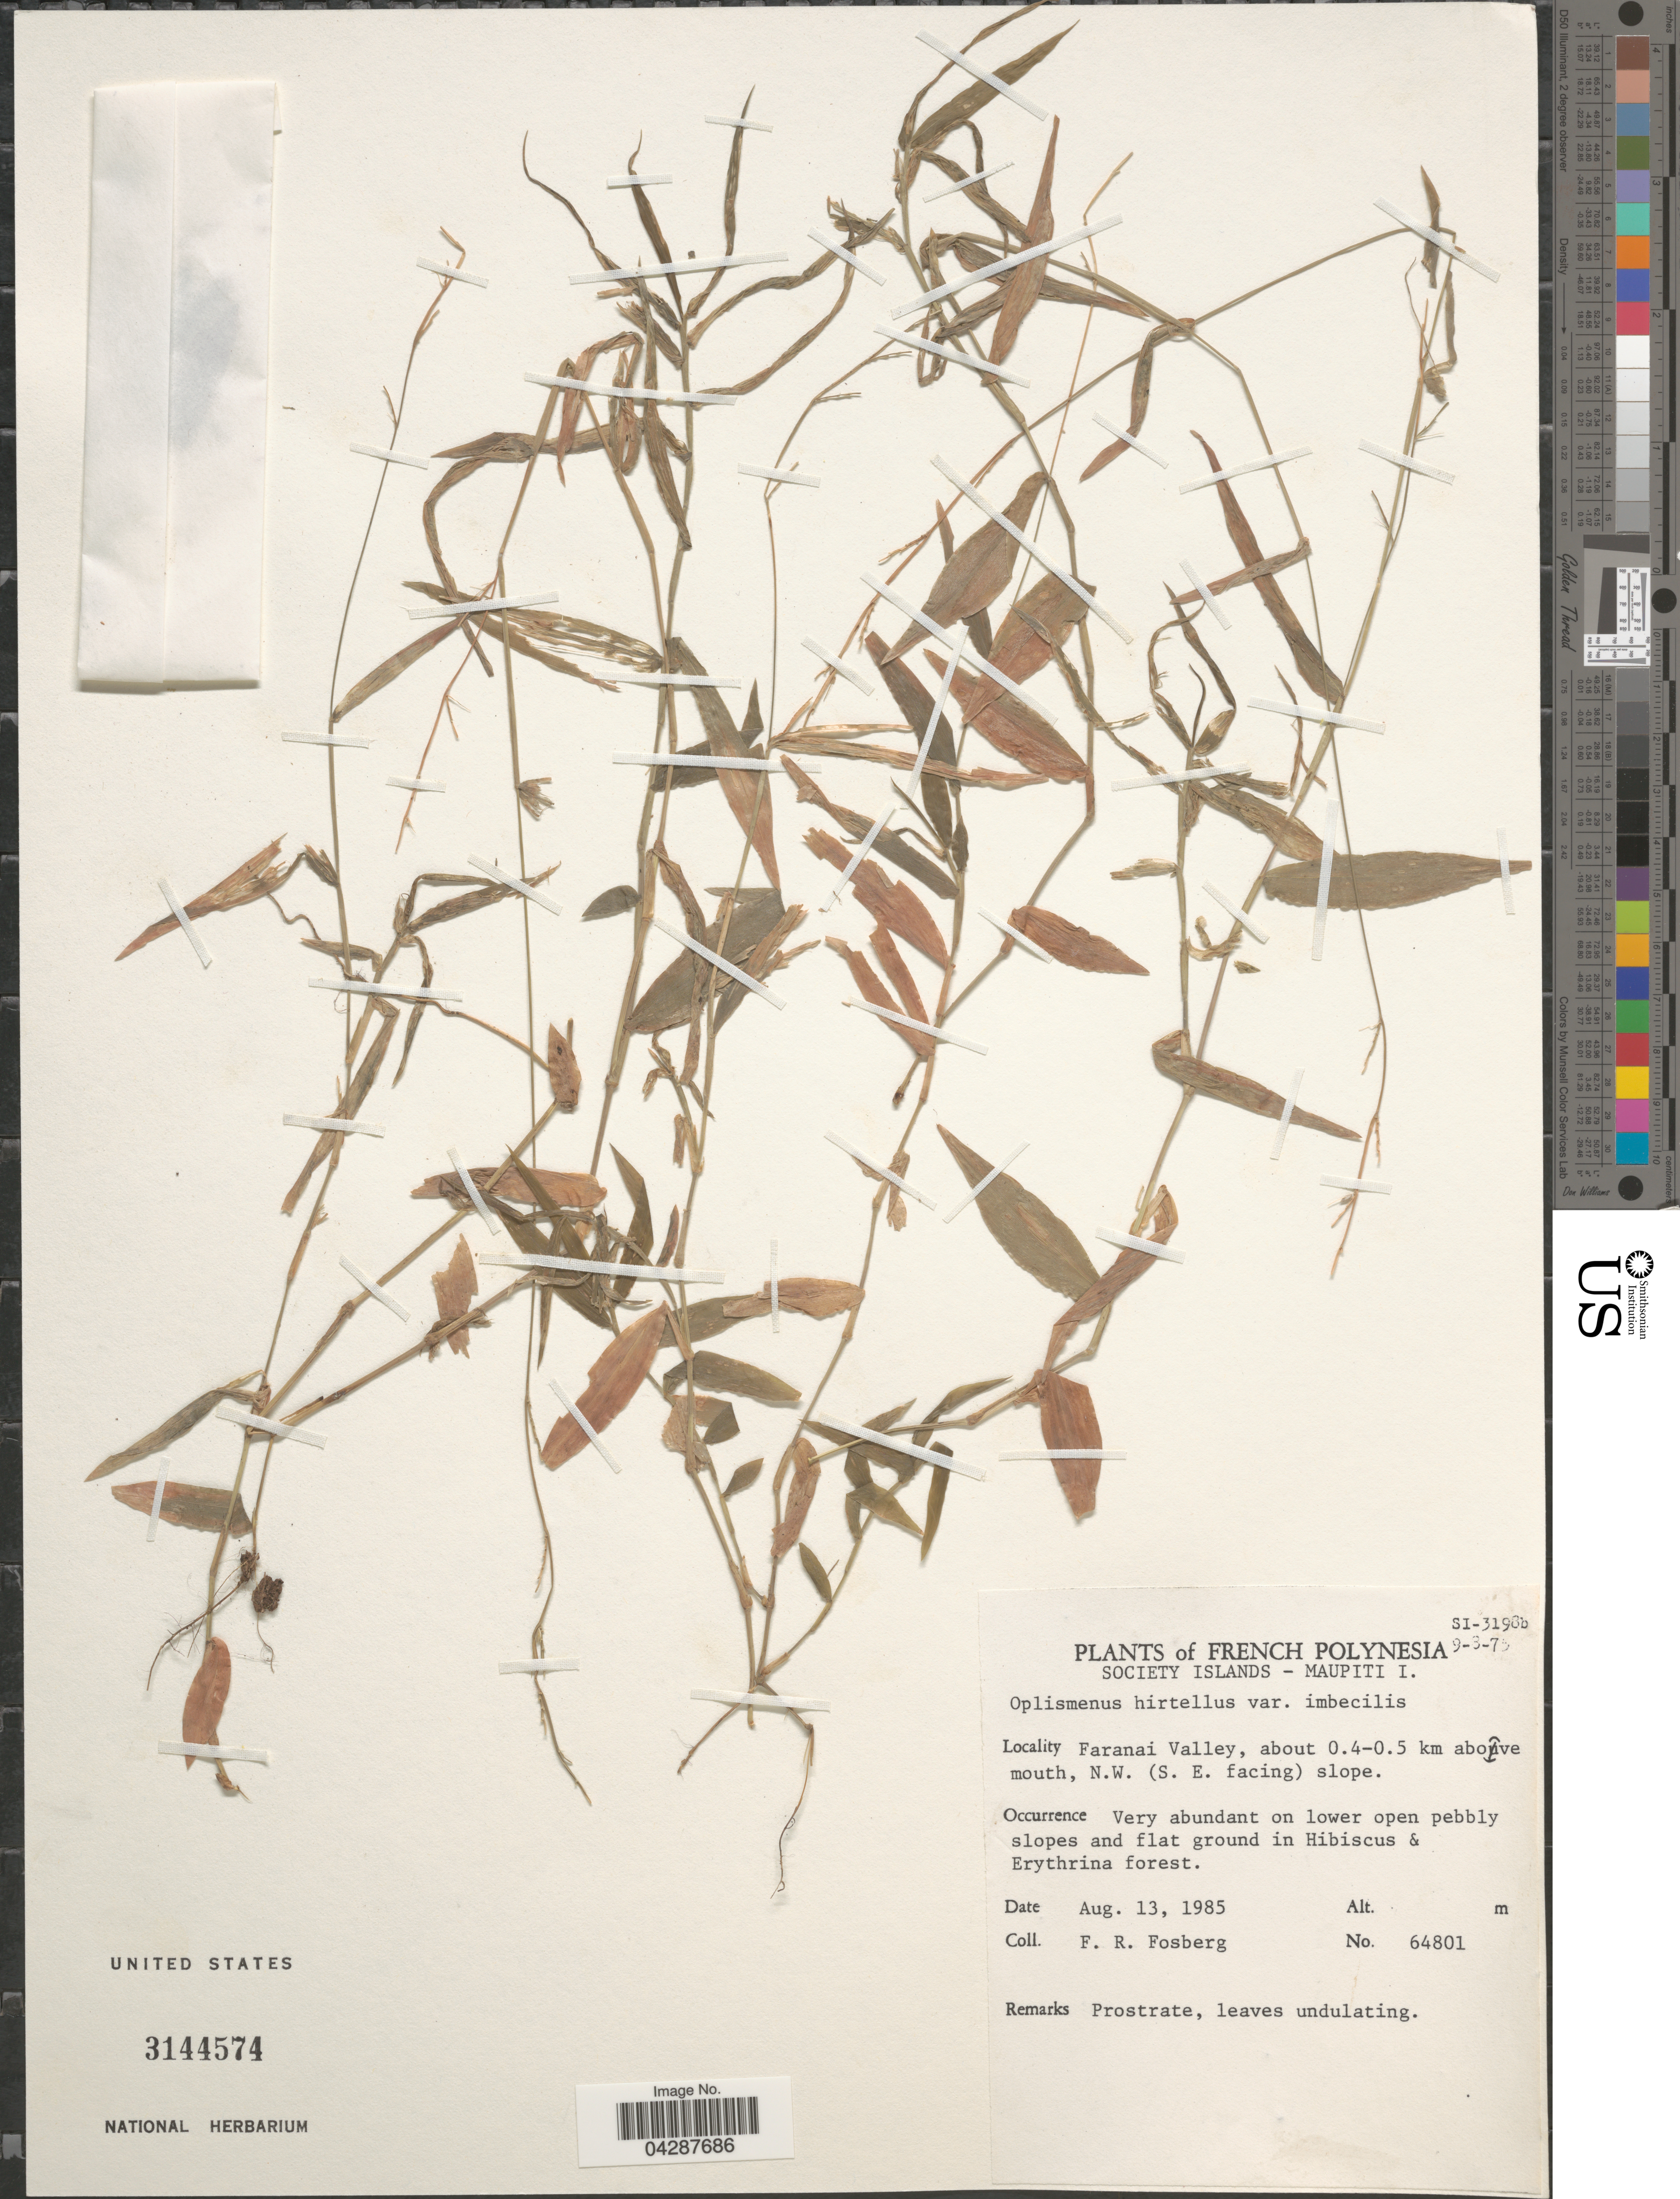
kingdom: Plantae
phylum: Tracheophyta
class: Liliopsida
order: Poales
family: Poaceae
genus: Oplismenus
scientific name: Oplismenus hirtellus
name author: (L.) P. Beauv.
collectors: F. R. Fosberg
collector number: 64801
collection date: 1985-08-13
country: French Polynesia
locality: Society Islands - Maupiti I. Faranai Valley, about 0.4-0.5 km above mouth, N.W. (S. E. facing) slope.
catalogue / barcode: US 3144574